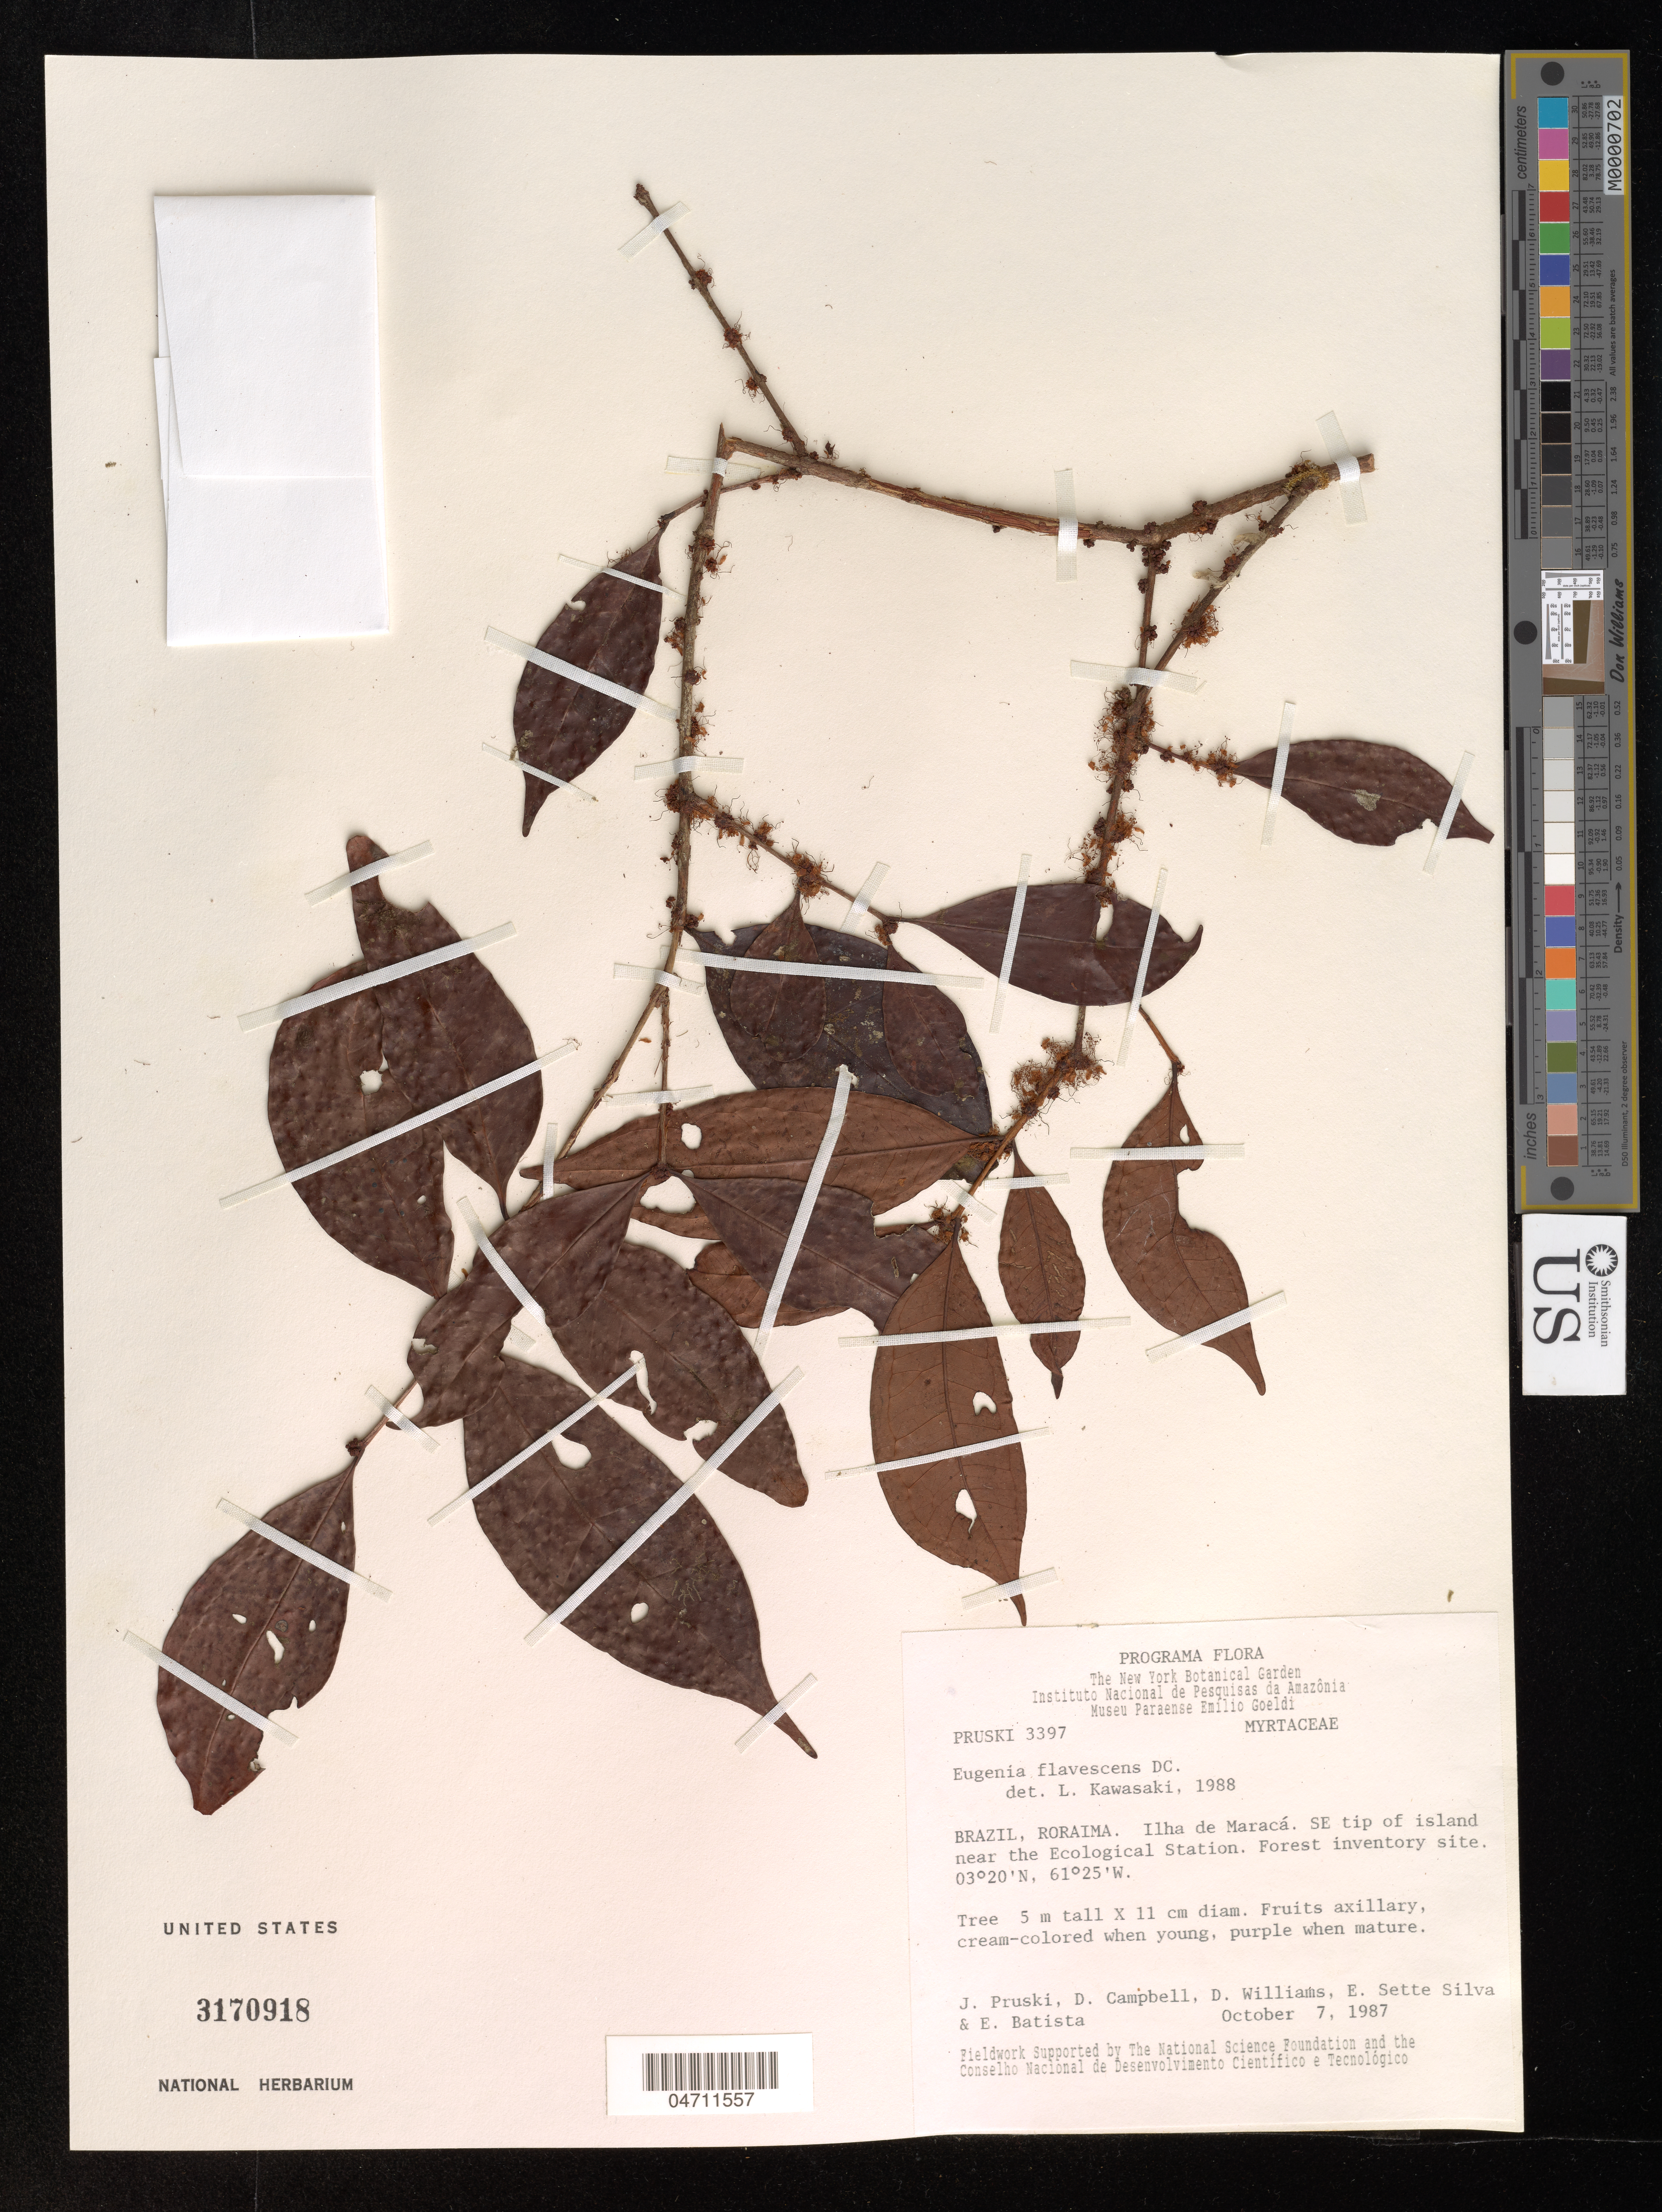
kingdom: Plantae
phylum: Tracheophyta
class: Magnoliopsida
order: Myrtales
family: Myrtaceae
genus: Eugenia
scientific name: Eugenia flavescens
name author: DC.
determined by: Kawasaki, L.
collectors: J. Pruski, D. Campbell, D. Williams, E. Sette Silva & E. Batista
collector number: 3397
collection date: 1987-10-07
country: Brazil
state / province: Roraima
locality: Ilha de Maracá. SE tip of island near the Ecological Station. Forest inventory site.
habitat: Forest inventory site.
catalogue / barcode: US 3170918